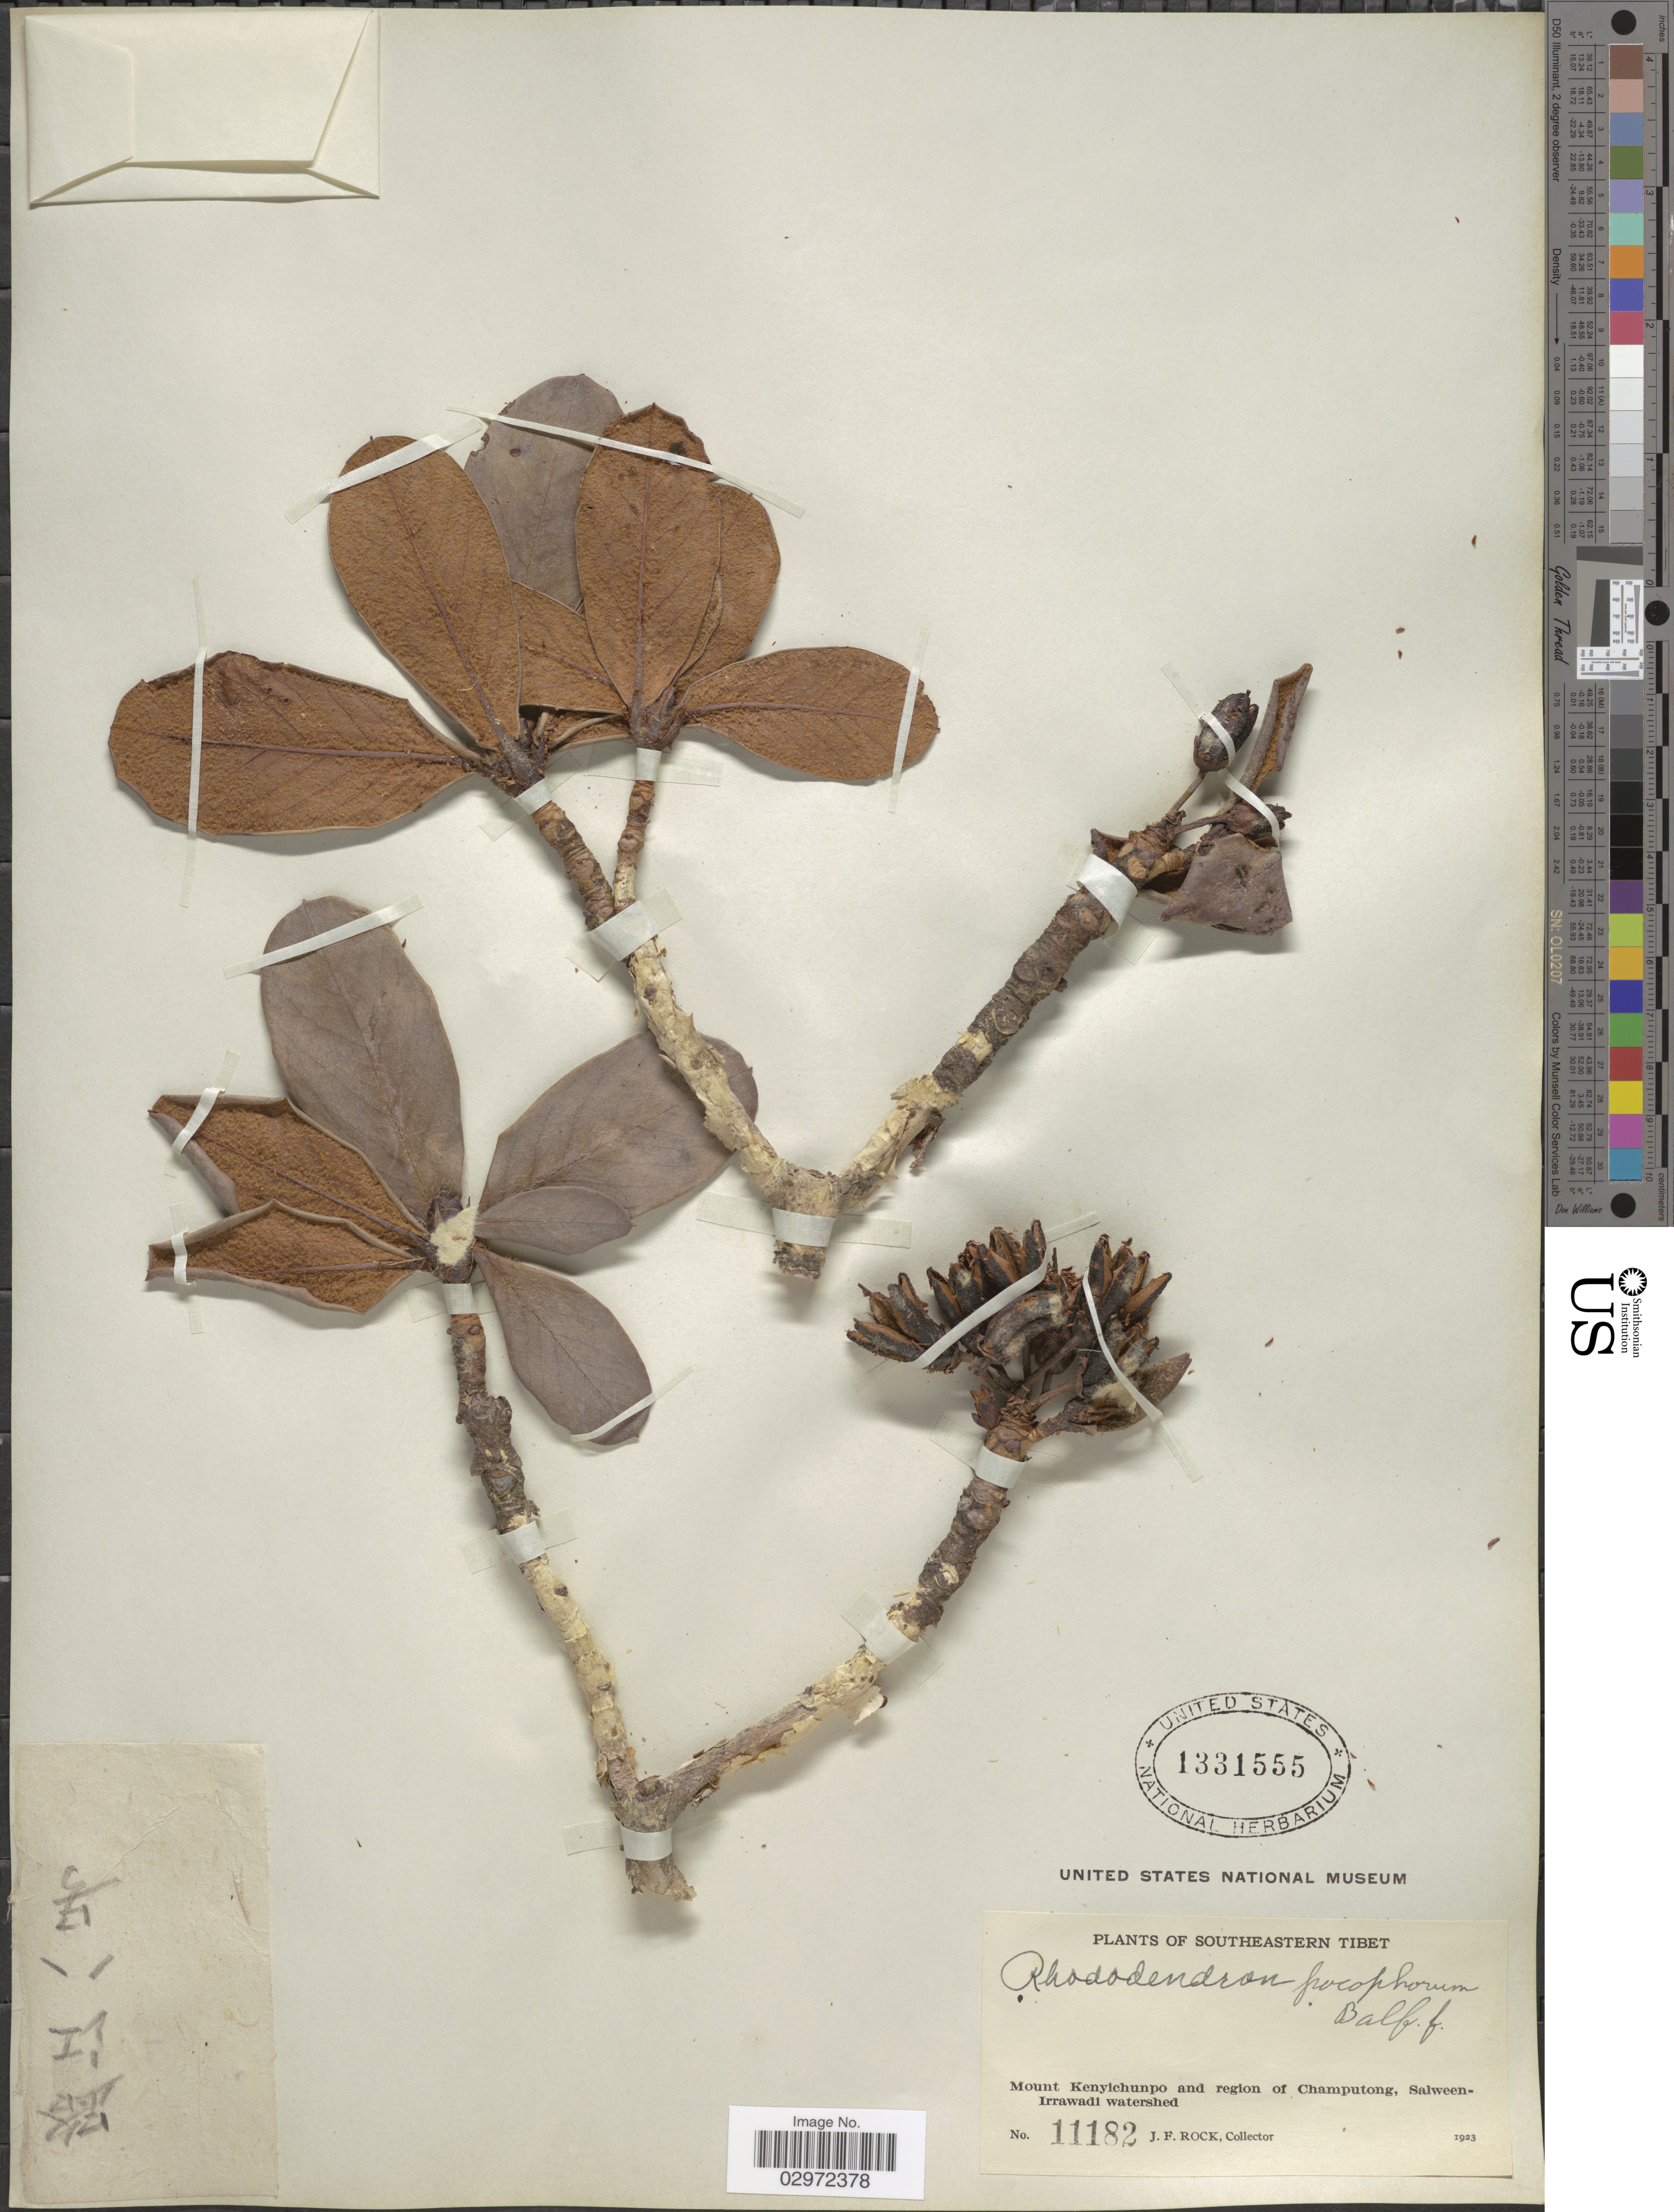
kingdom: Plantae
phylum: Tracheophyta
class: Magnoliopsida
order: Ericales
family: Ericaceae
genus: Rhododendron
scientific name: Rhododendron pocophorum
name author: Balf. f. ex Tagg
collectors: J. Rock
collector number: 11182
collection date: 1923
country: China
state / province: Xizang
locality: Southeastern Tibet, Mount Kenyichunpo and region of Champutong, Salween-Irrawadi watershed.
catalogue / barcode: US 1331555